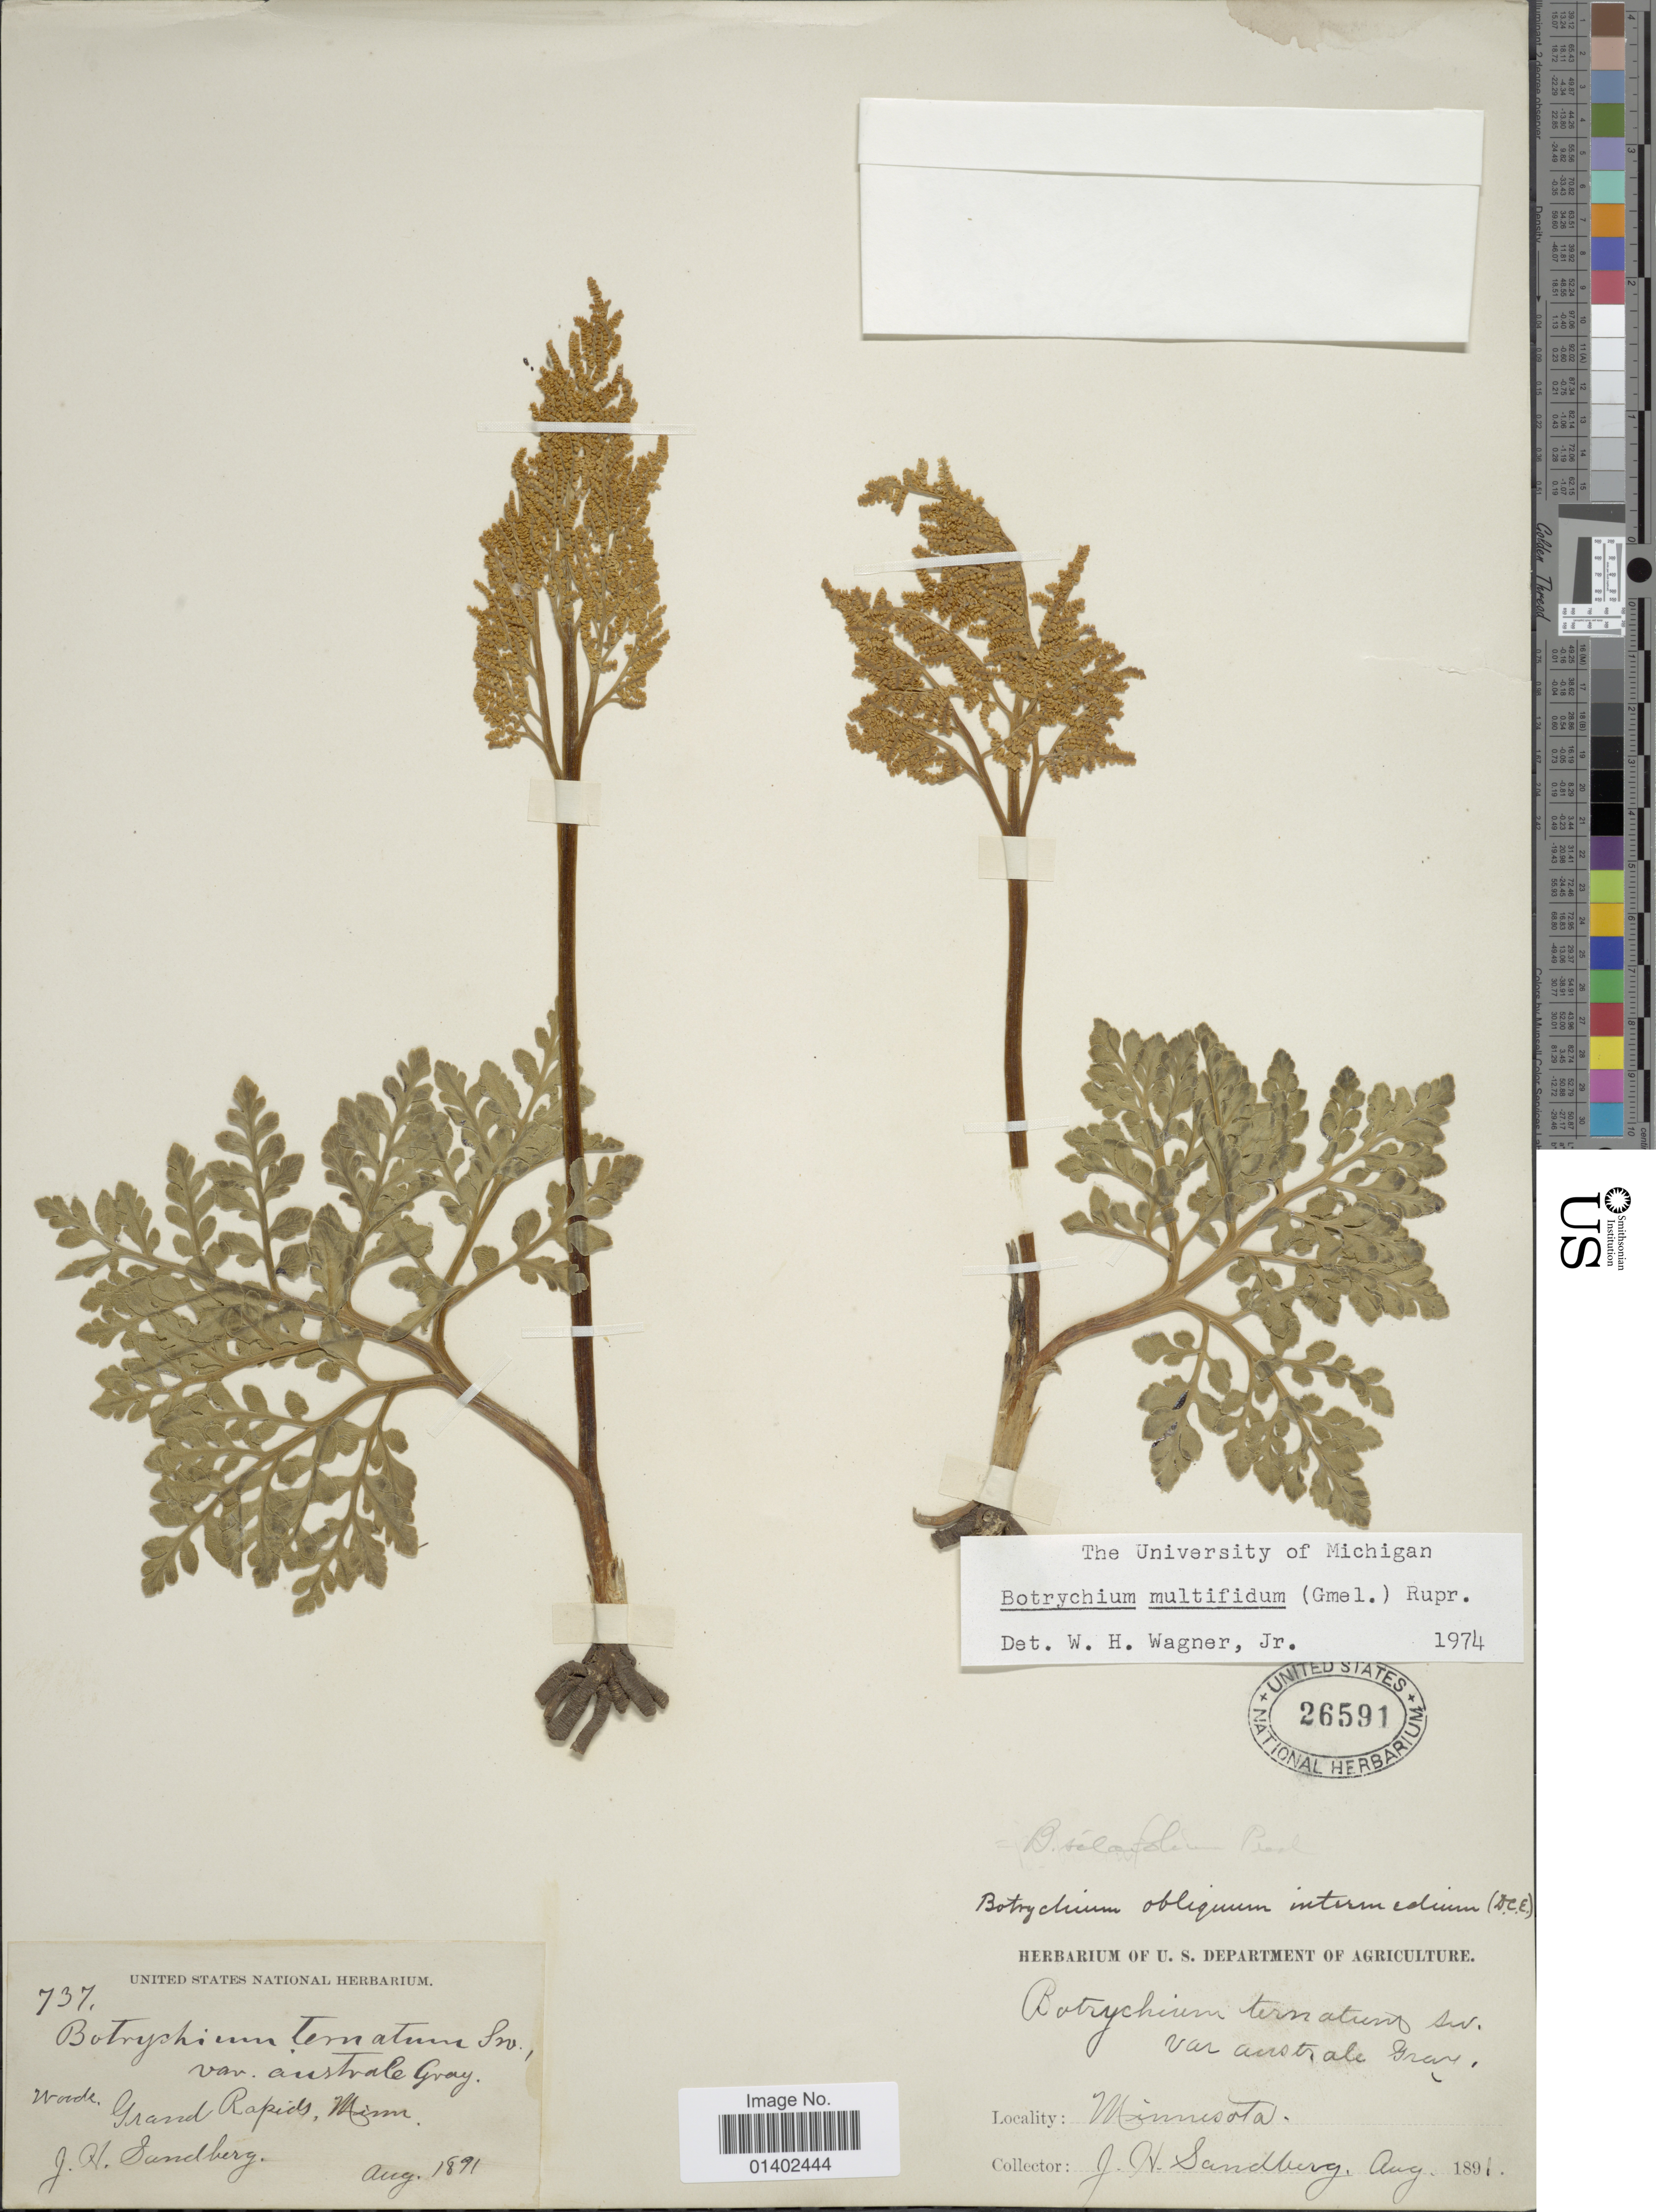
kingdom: Plantae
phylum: Tracheophyta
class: Polypodiopsida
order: Ophioglossales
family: Ophioglossaceae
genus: Botrychium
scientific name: Botrychium multifidum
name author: (J.F. Gmel.) Rupr.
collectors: J. H. Sandberg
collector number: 737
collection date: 1891-08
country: United States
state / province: Minnesota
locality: Grand Rapids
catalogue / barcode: US 26591